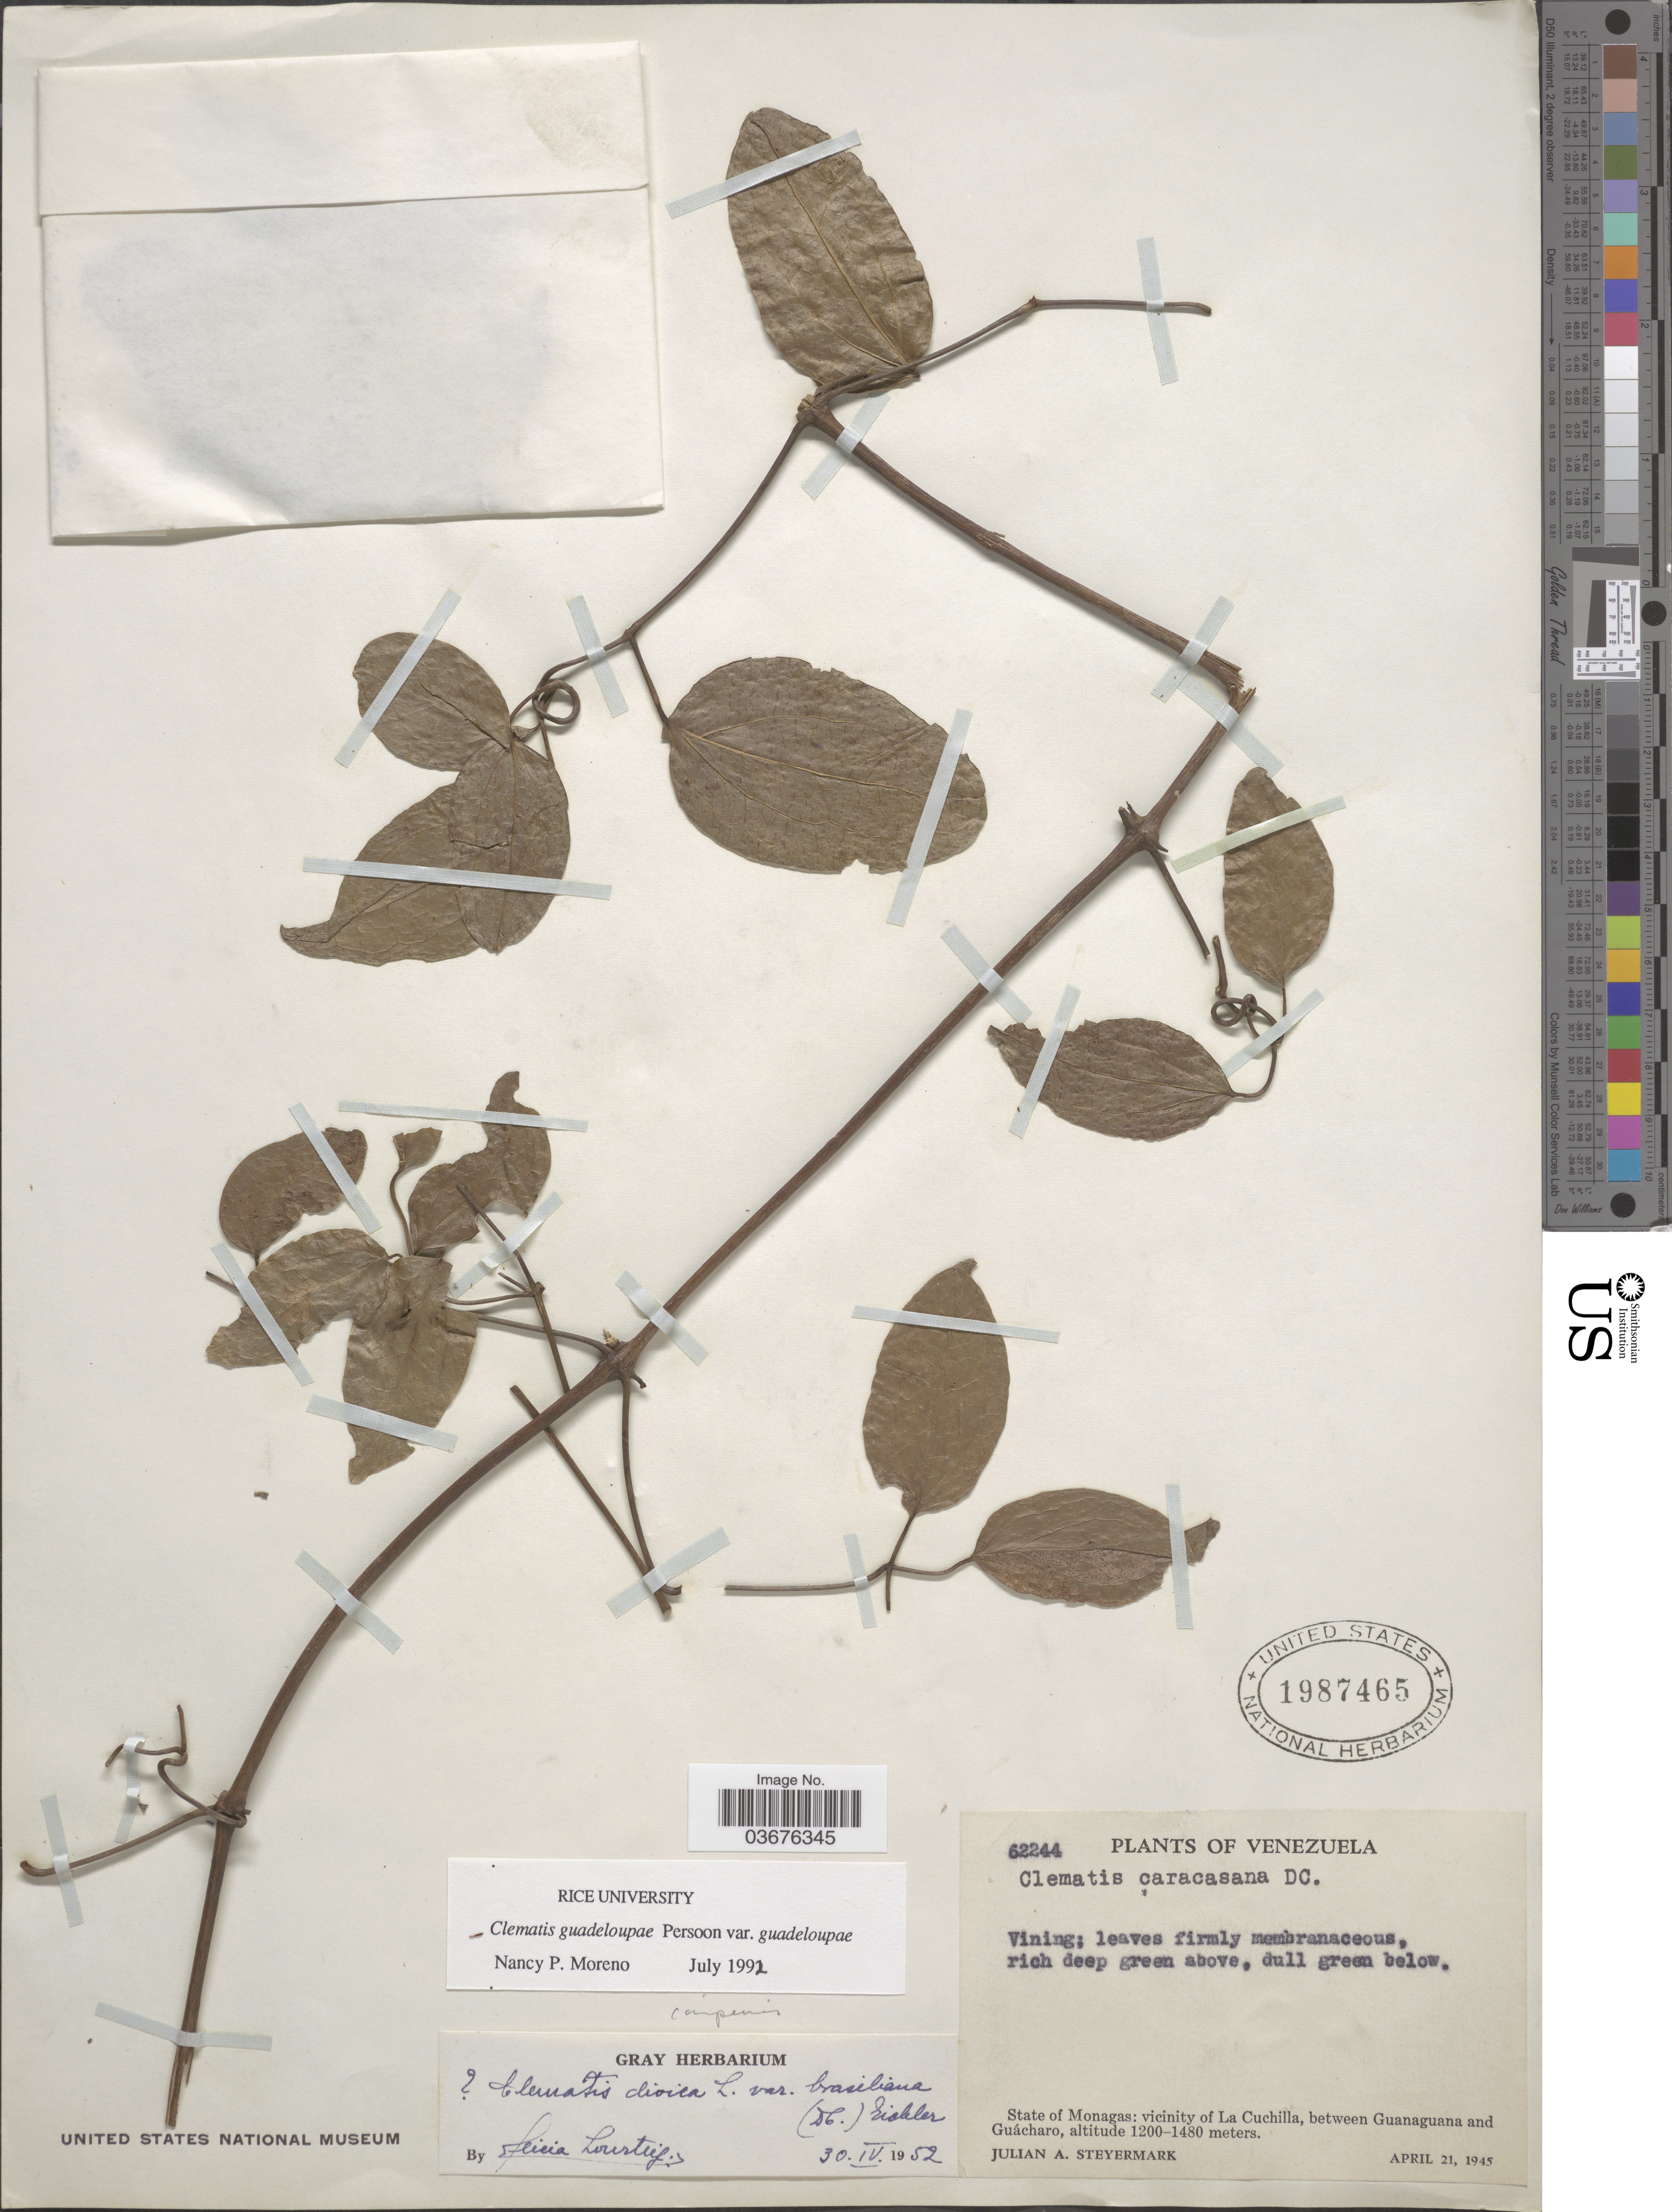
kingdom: Plantae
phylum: Tracheophyta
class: Magnoliopsida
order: Ranunculales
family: Ranunculaceae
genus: Clematis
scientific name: Clematis guadeloupae var. guadeloupae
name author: Pers.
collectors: J. Steyermark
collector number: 62244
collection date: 1945-04-21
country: Venezuela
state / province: Monagas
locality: Vicinity of La Cuchilla, between Guanaguana and Guácharo.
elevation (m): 1200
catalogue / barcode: US 1987465